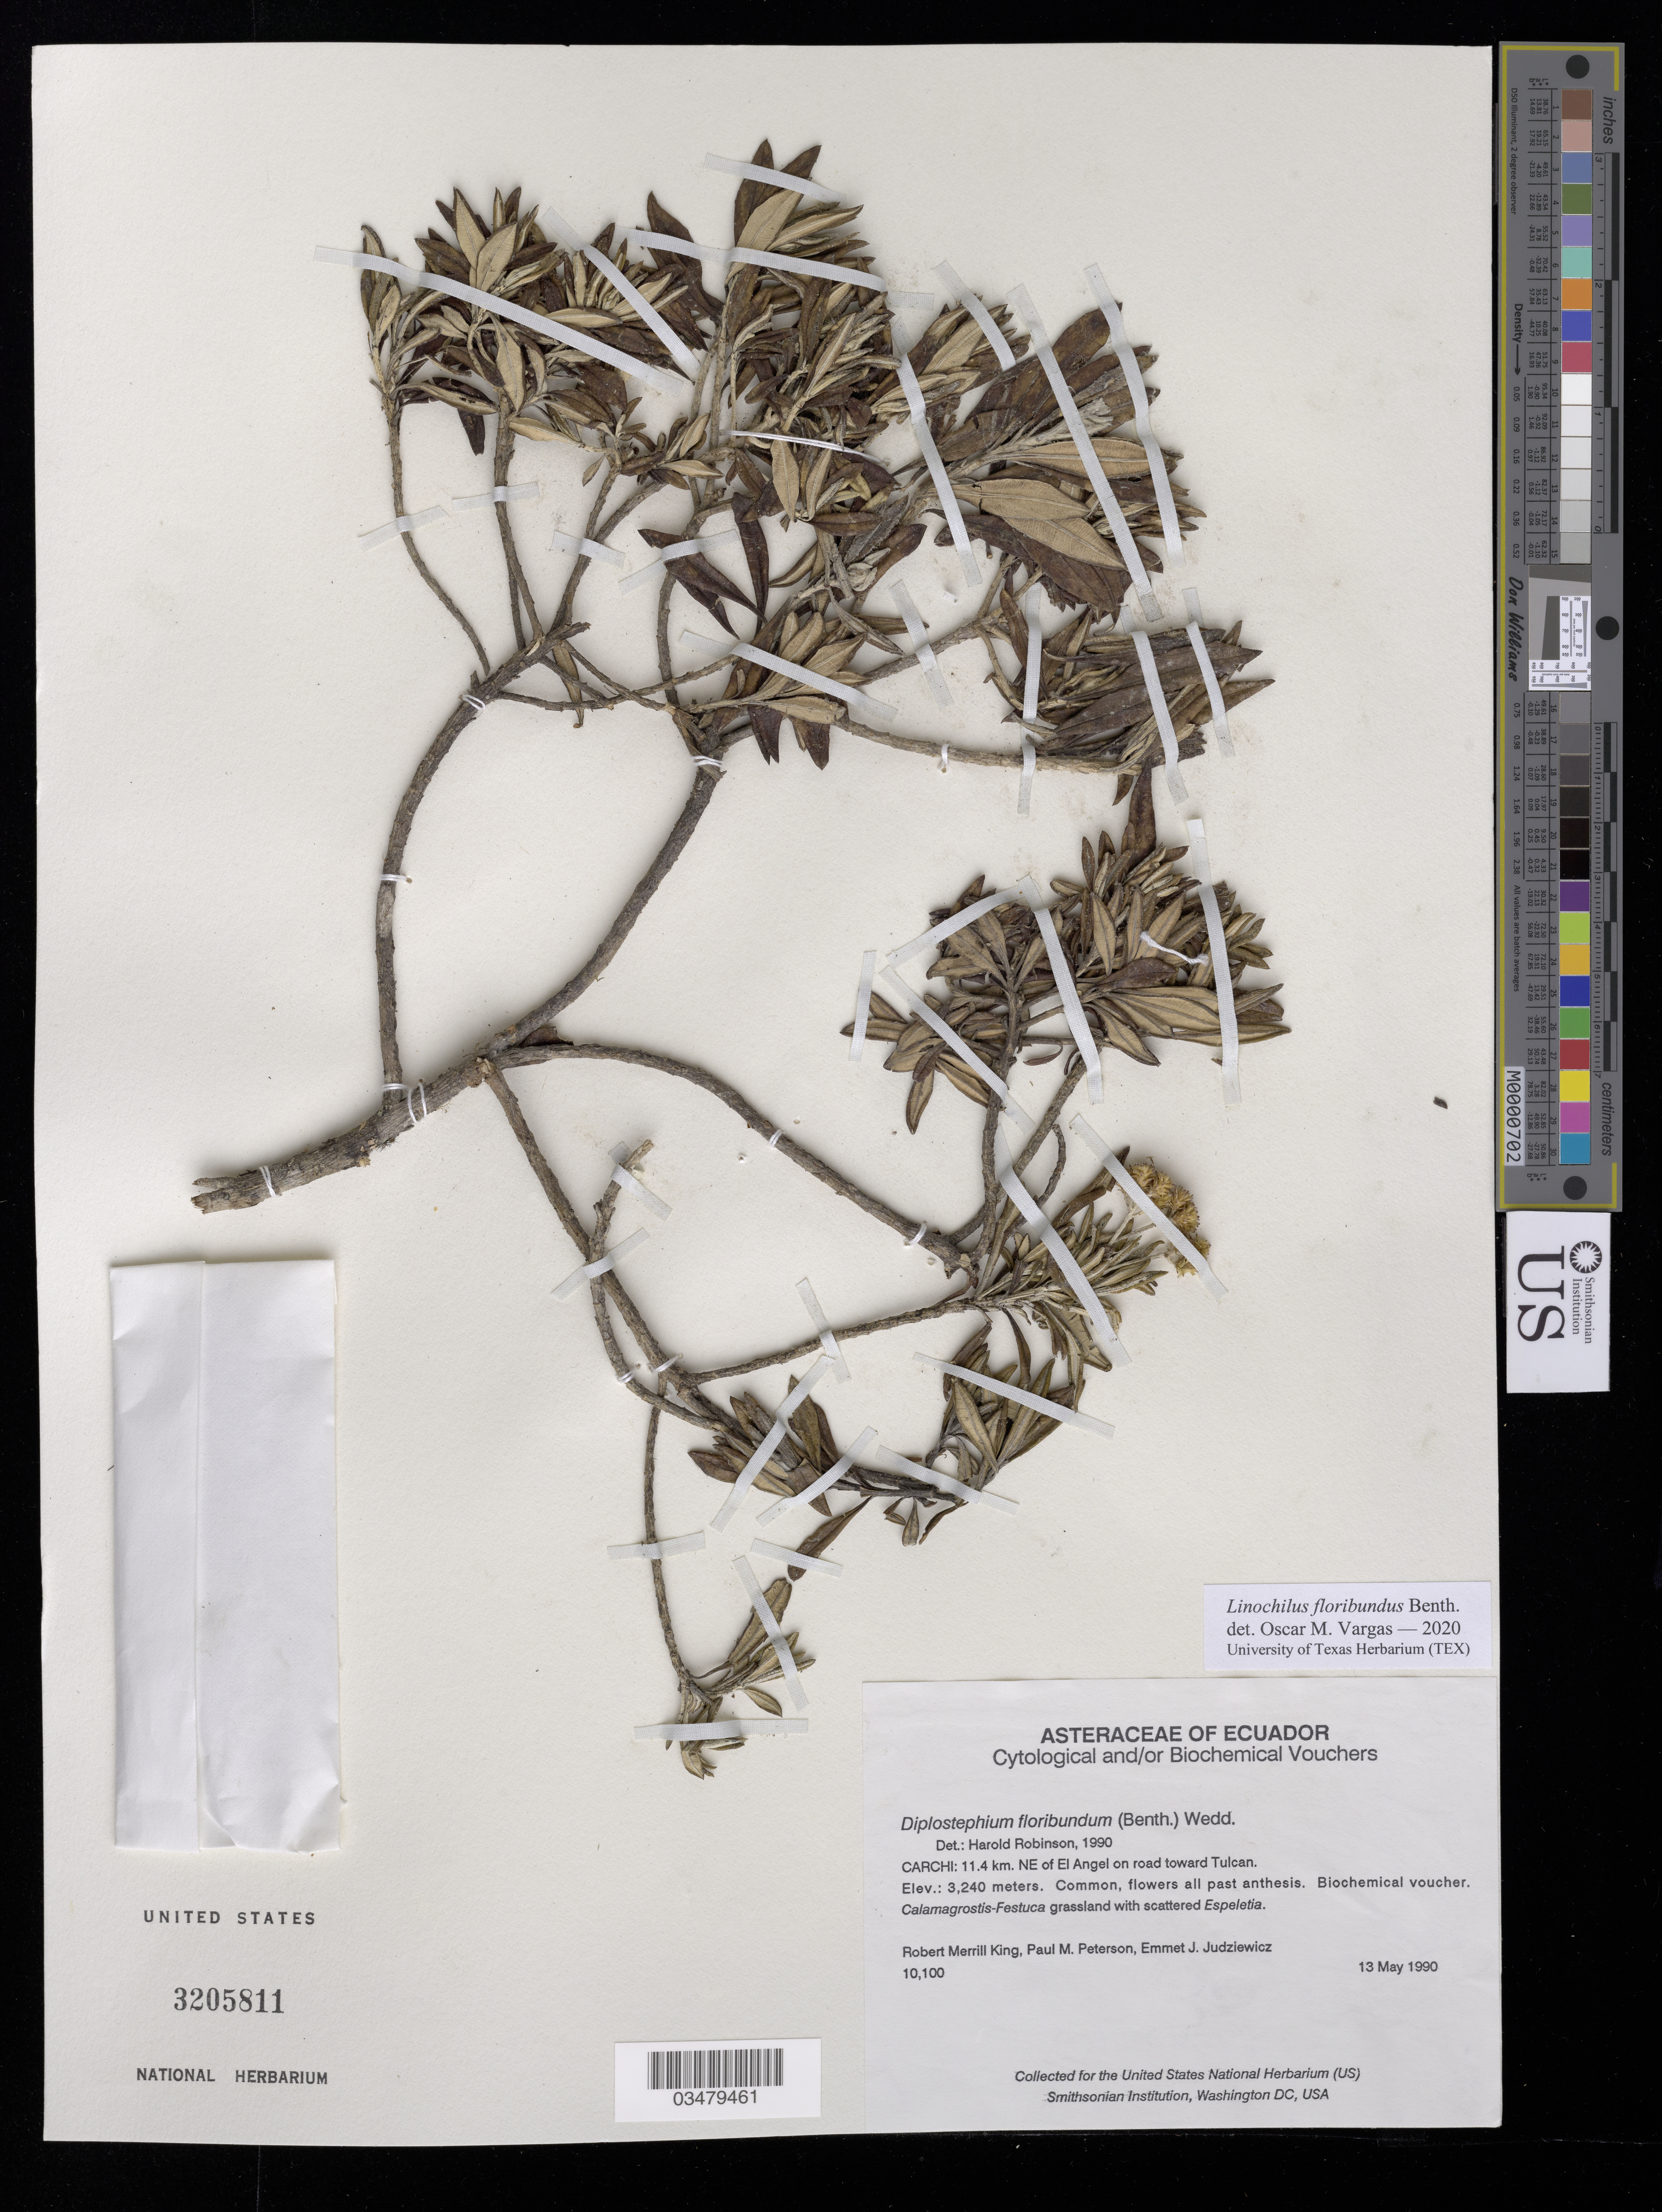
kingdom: Plantae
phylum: Tracheophyta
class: Magnoliopsida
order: Asterales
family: Asteraceae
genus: Linochilus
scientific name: Linochilus floribundus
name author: Benth.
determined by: Vargas, Oscar M.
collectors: R. M. King, P. M. Peterson & E. J. Judziewicz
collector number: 10100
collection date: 1990-05-13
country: Ecuador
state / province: Carchi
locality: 11.4 km NE of El Angel on road toward Tulcan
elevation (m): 3240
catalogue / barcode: US 3205811